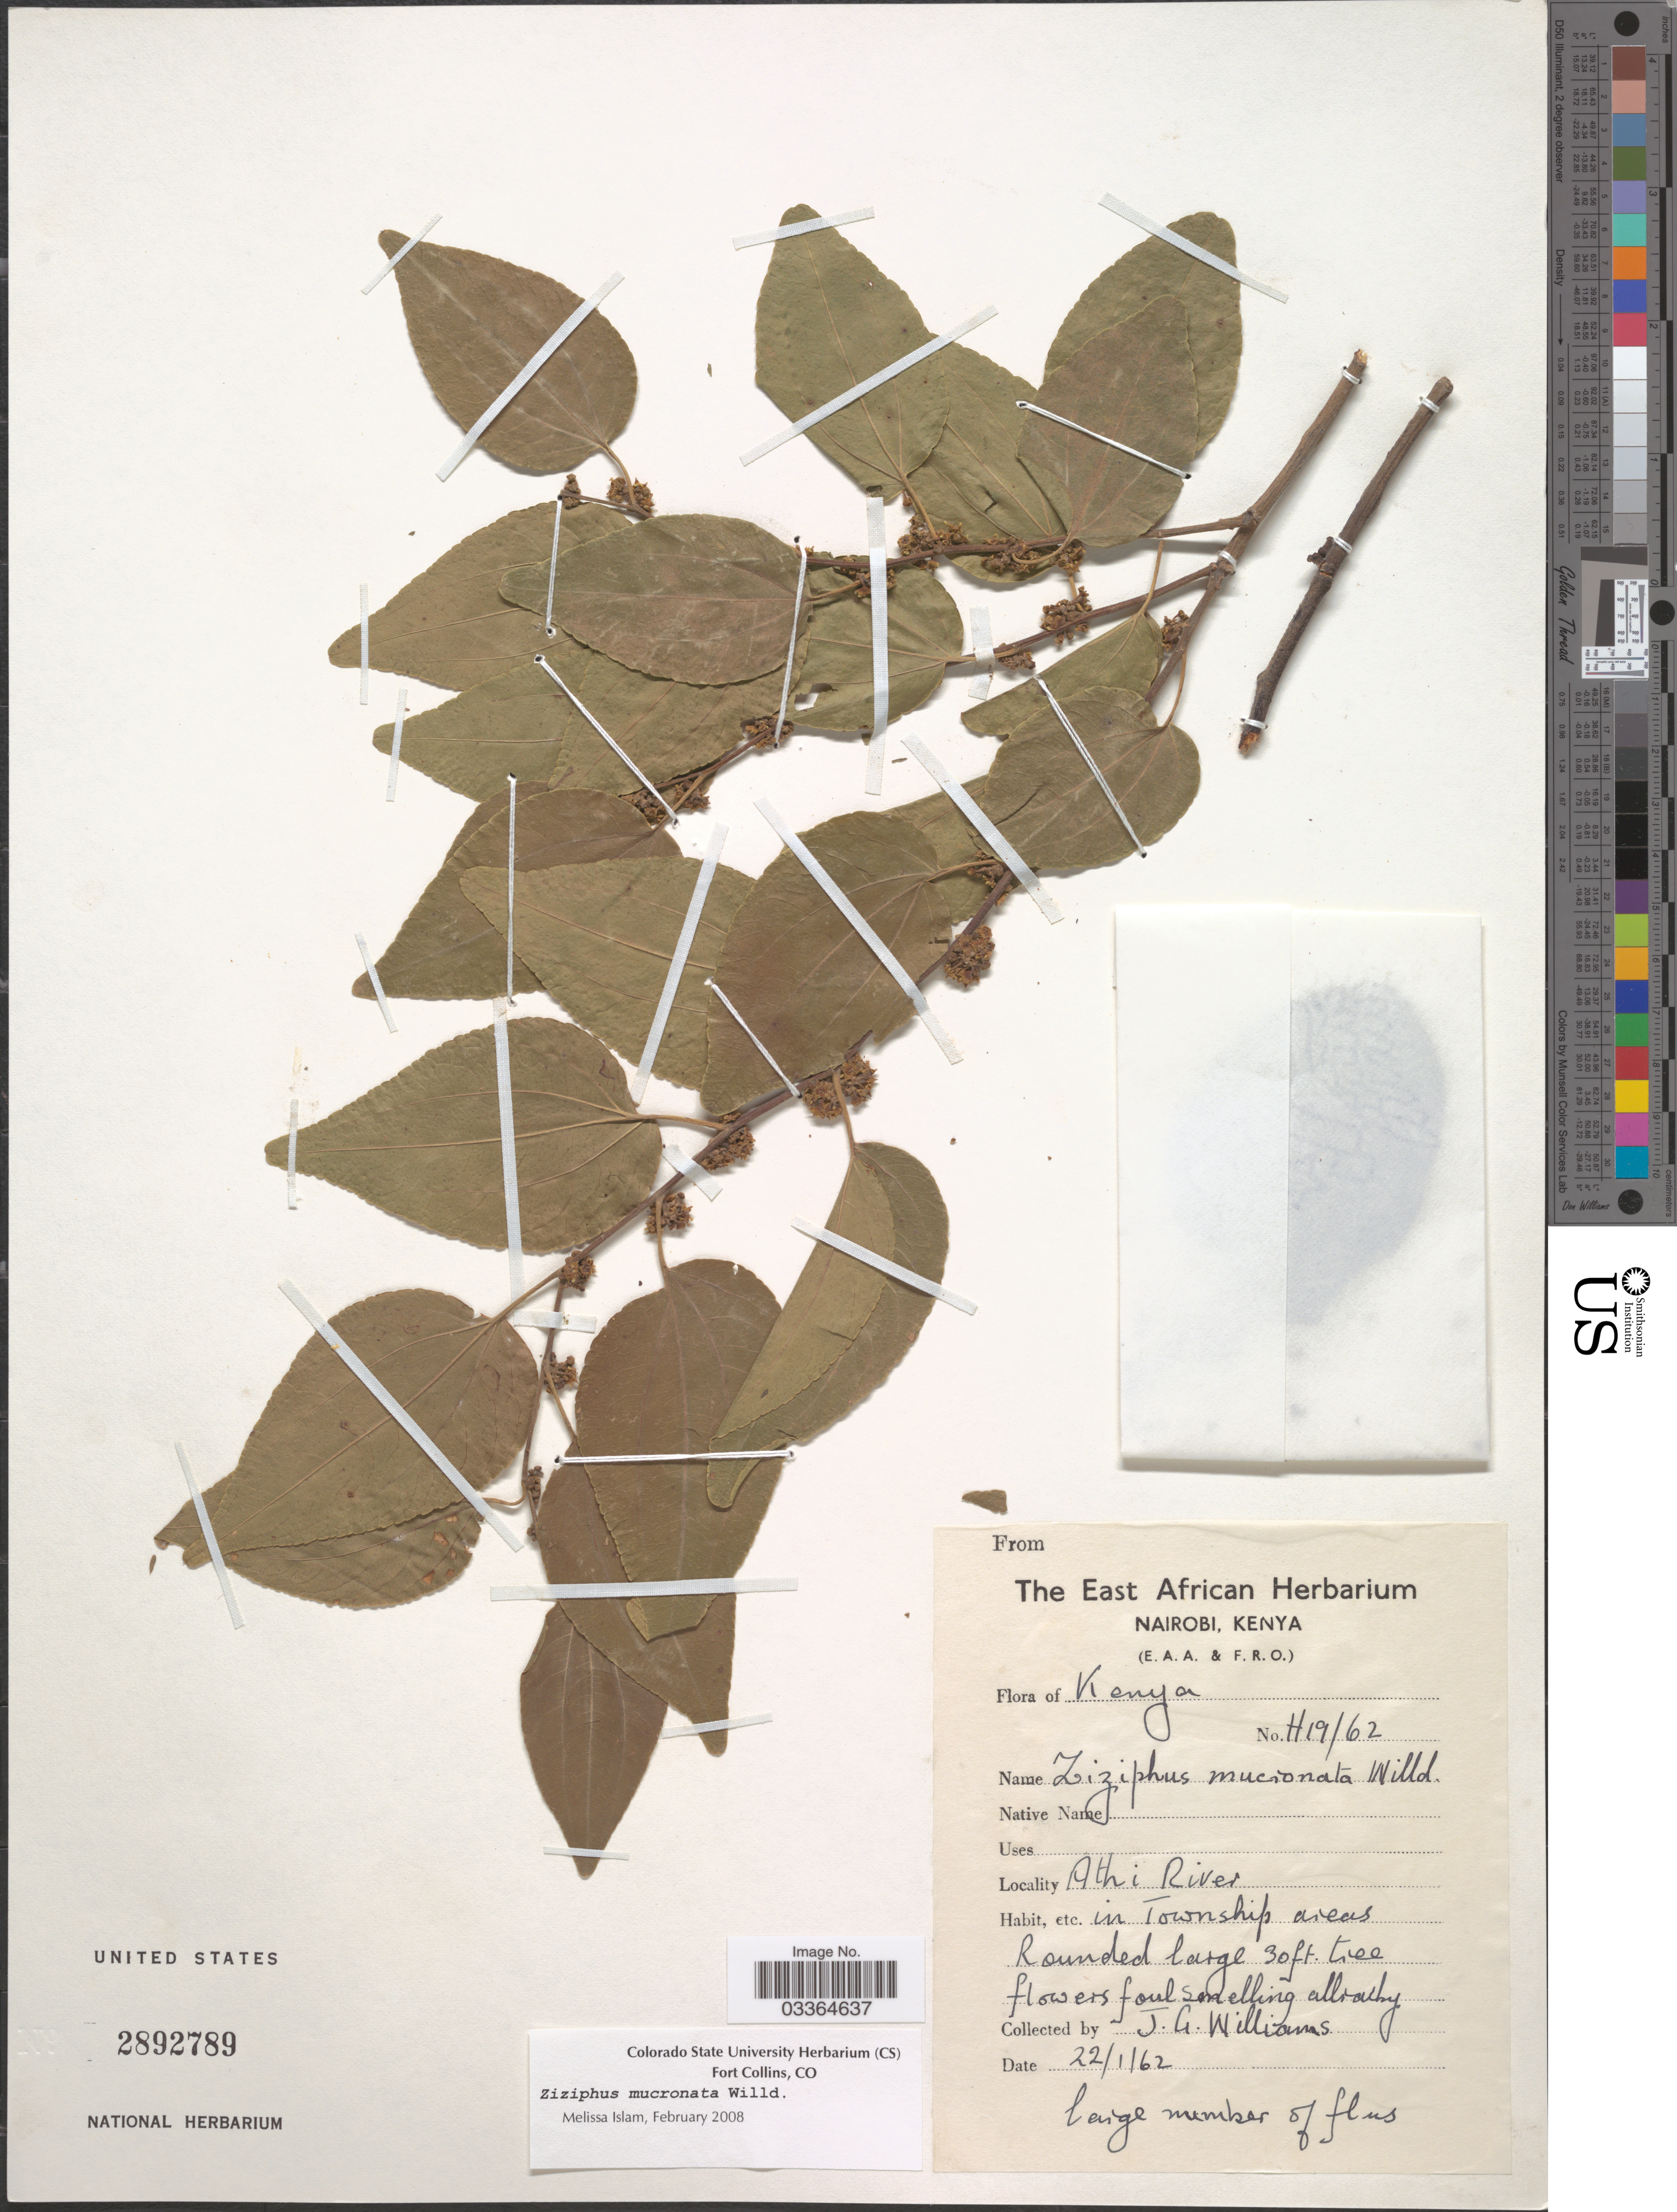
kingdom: Plantae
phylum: Tracheophyta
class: Magnoliopsida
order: Rosales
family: Rhamnaceae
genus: Ziziphus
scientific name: Ziziphus mucronata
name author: Willd.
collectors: J. Williams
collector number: H19/62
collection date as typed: Transcribed d/m/y: 22/1/62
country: Kenya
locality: Athi River, in Township areas.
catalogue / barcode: US 2892789